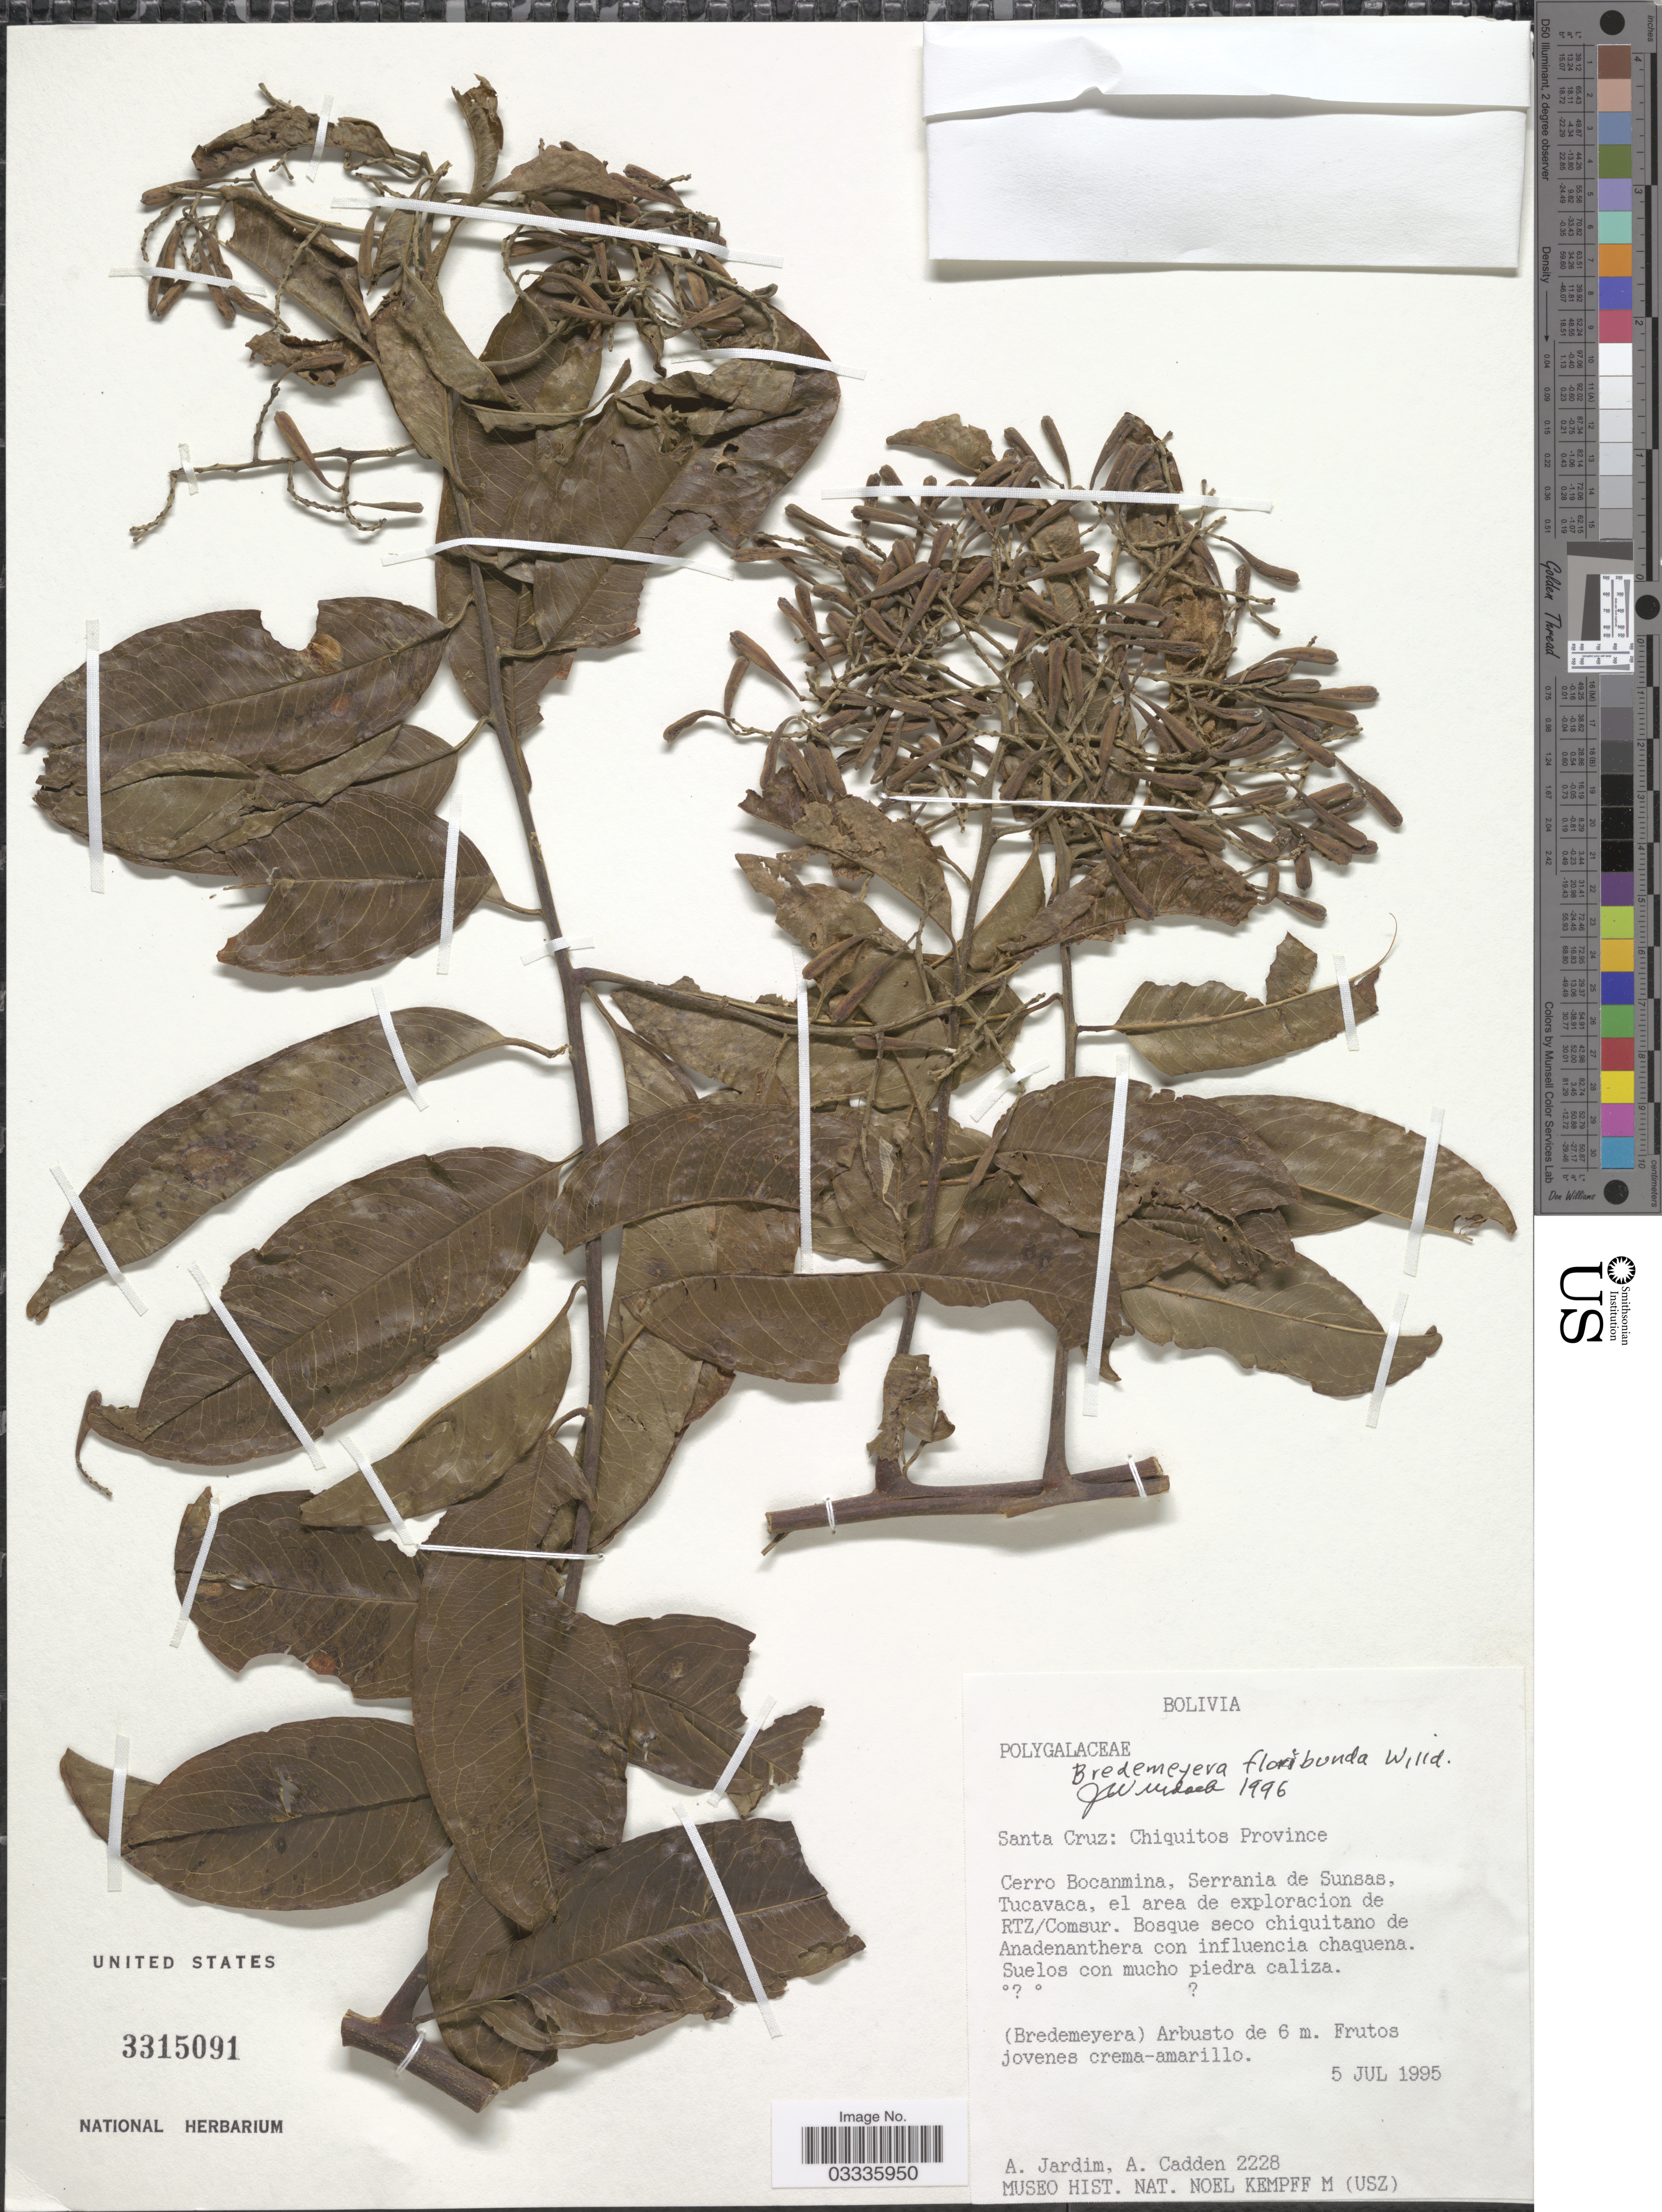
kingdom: Plantae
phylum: Tracheophyta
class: Magnoliopsida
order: Fabales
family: Polygalaceae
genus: Bredemeyera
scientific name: Bredemeyera floribunda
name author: Willd.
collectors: A. Jardim & A. Cadden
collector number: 2228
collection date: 1995-07-05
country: Bolivia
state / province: Santa Cruz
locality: Chiquitos Province. Cerro Bocanmina, Serrania de Sunsas, Tucavaca, el area de exploracion de RTZ/Comsur. Bosque seco chiquitano de Anadenanthera.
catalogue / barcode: US 3315091